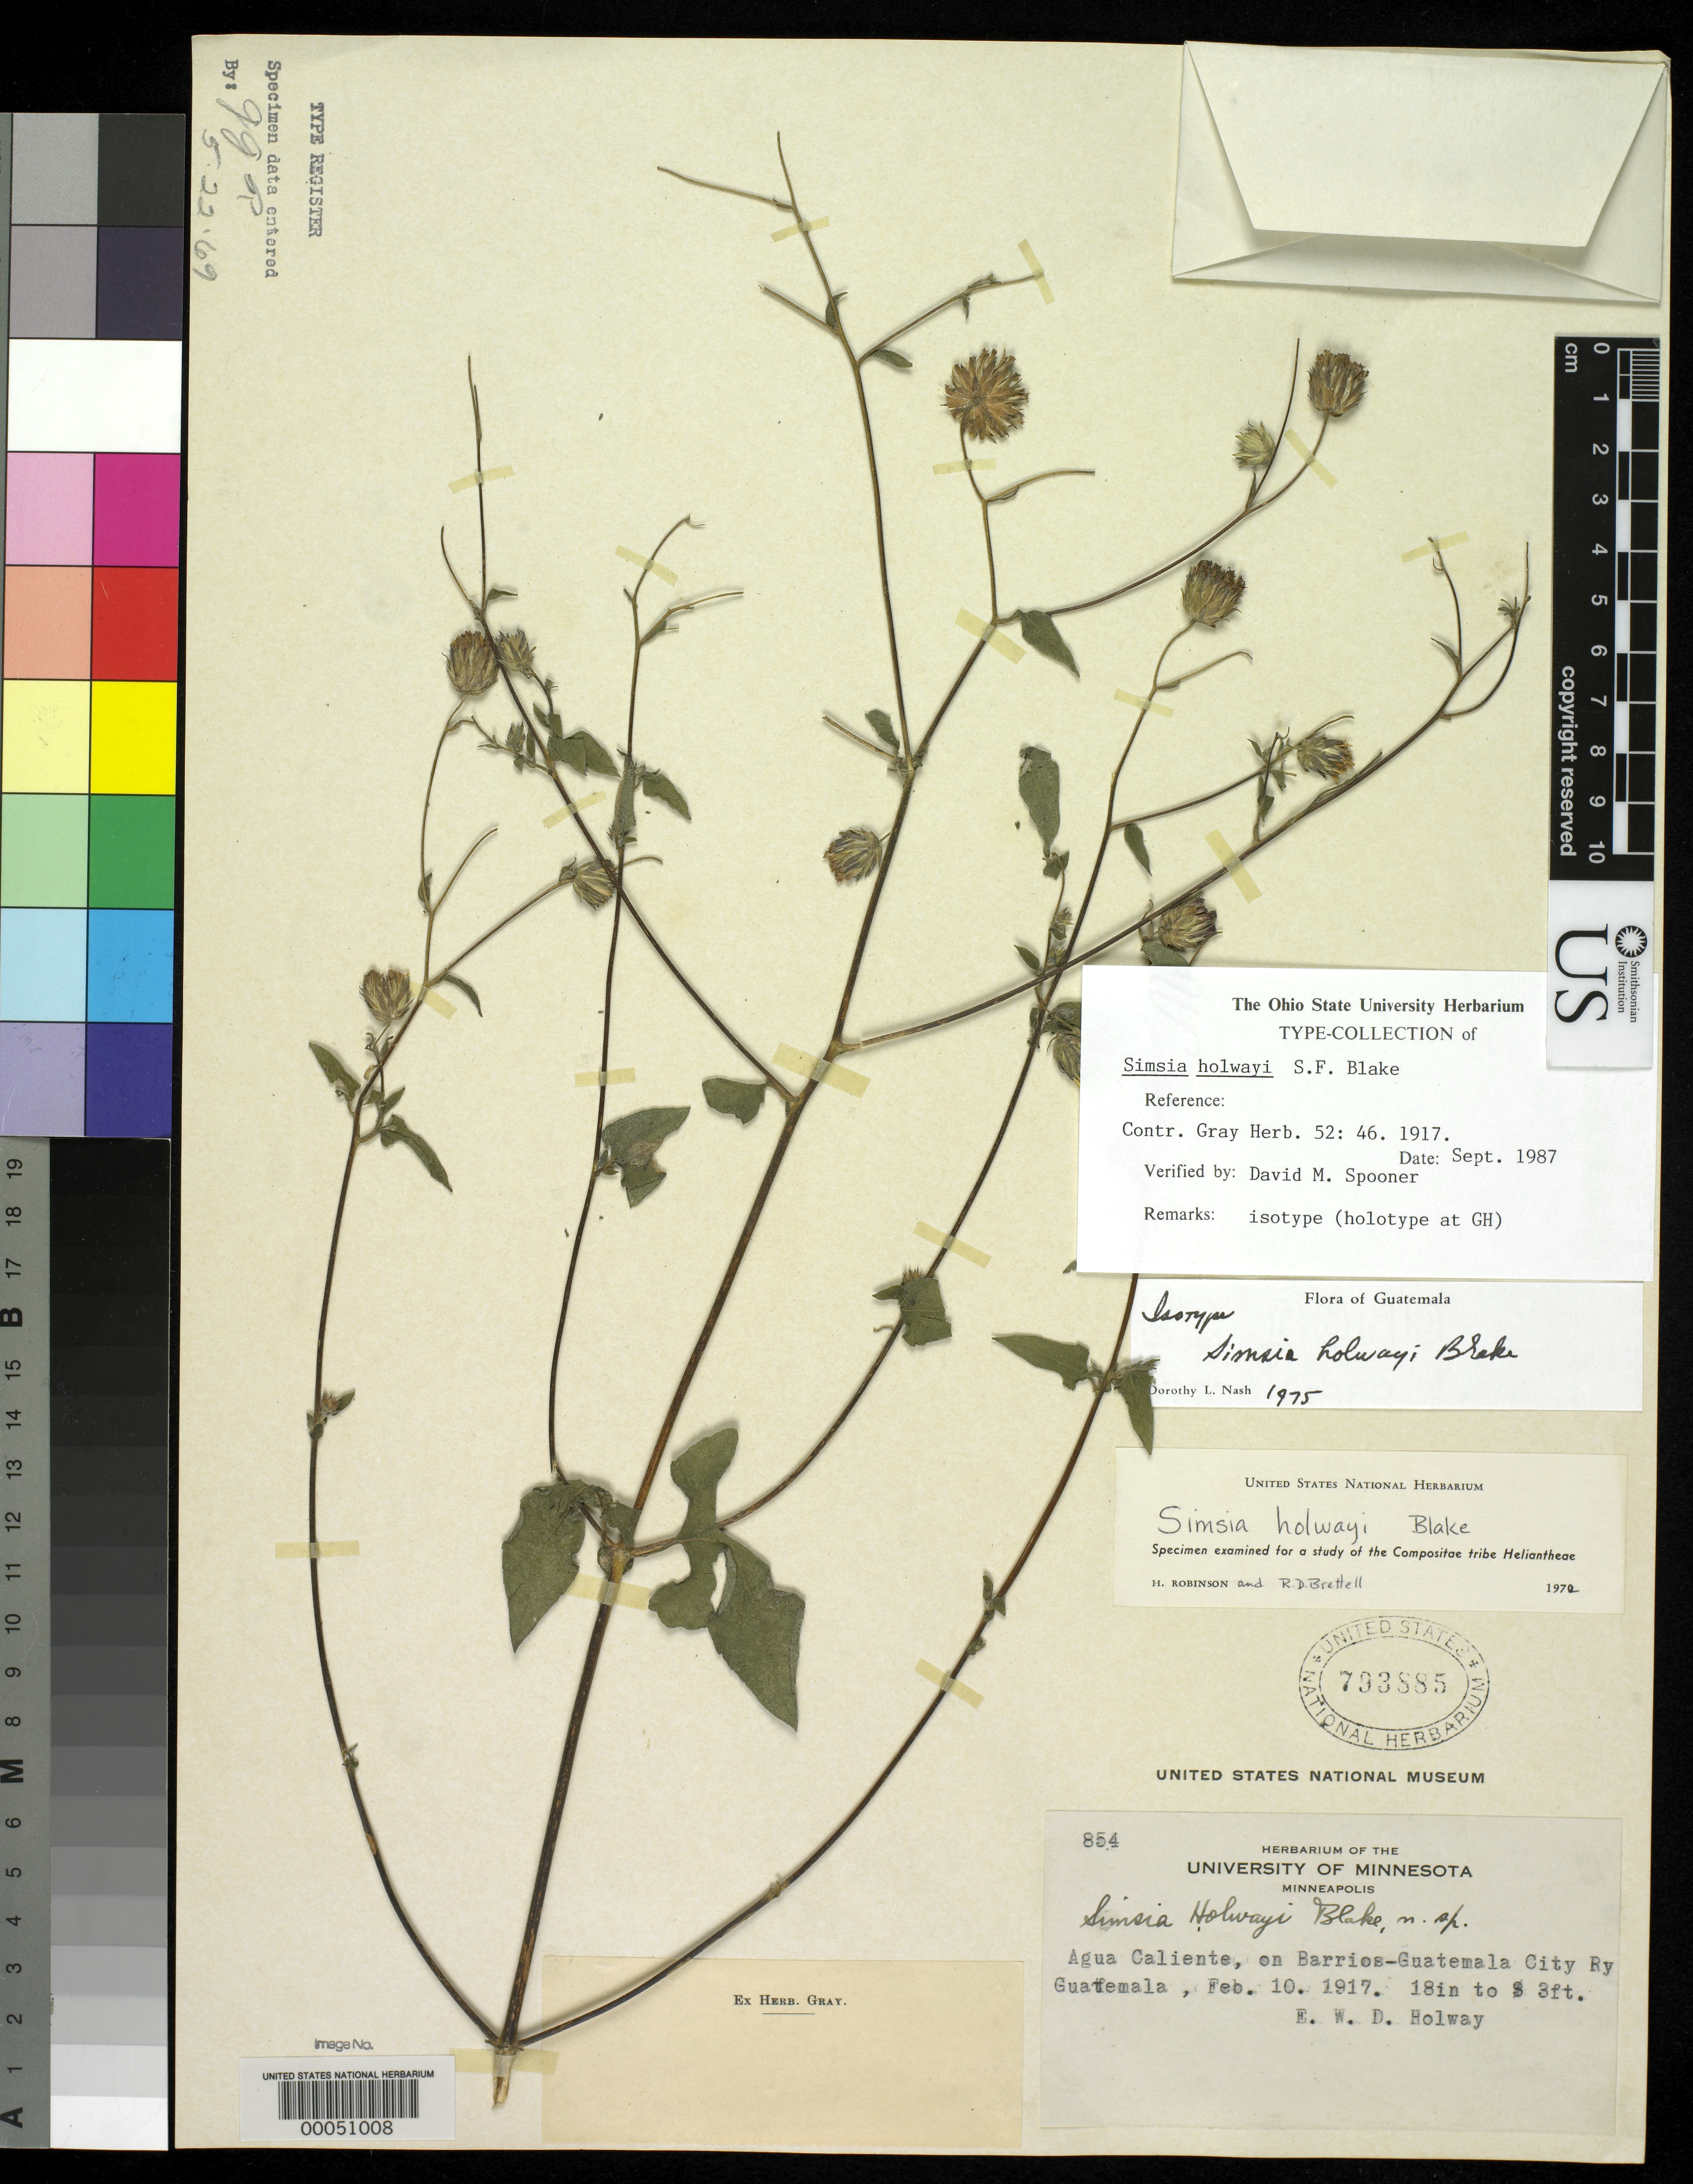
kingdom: Plantae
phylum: Tracheophyta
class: Magnoliopsida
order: Asterales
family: Asteraceae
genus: Simsia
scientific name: Simsia holwayi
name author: S.F. Blake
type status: Isotype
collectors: E. W. D. Holway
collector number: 854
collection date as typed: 04 Feb 1917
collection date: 1917-02-04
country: Guatemala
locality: Agua Caliente.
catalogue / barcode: US 793885